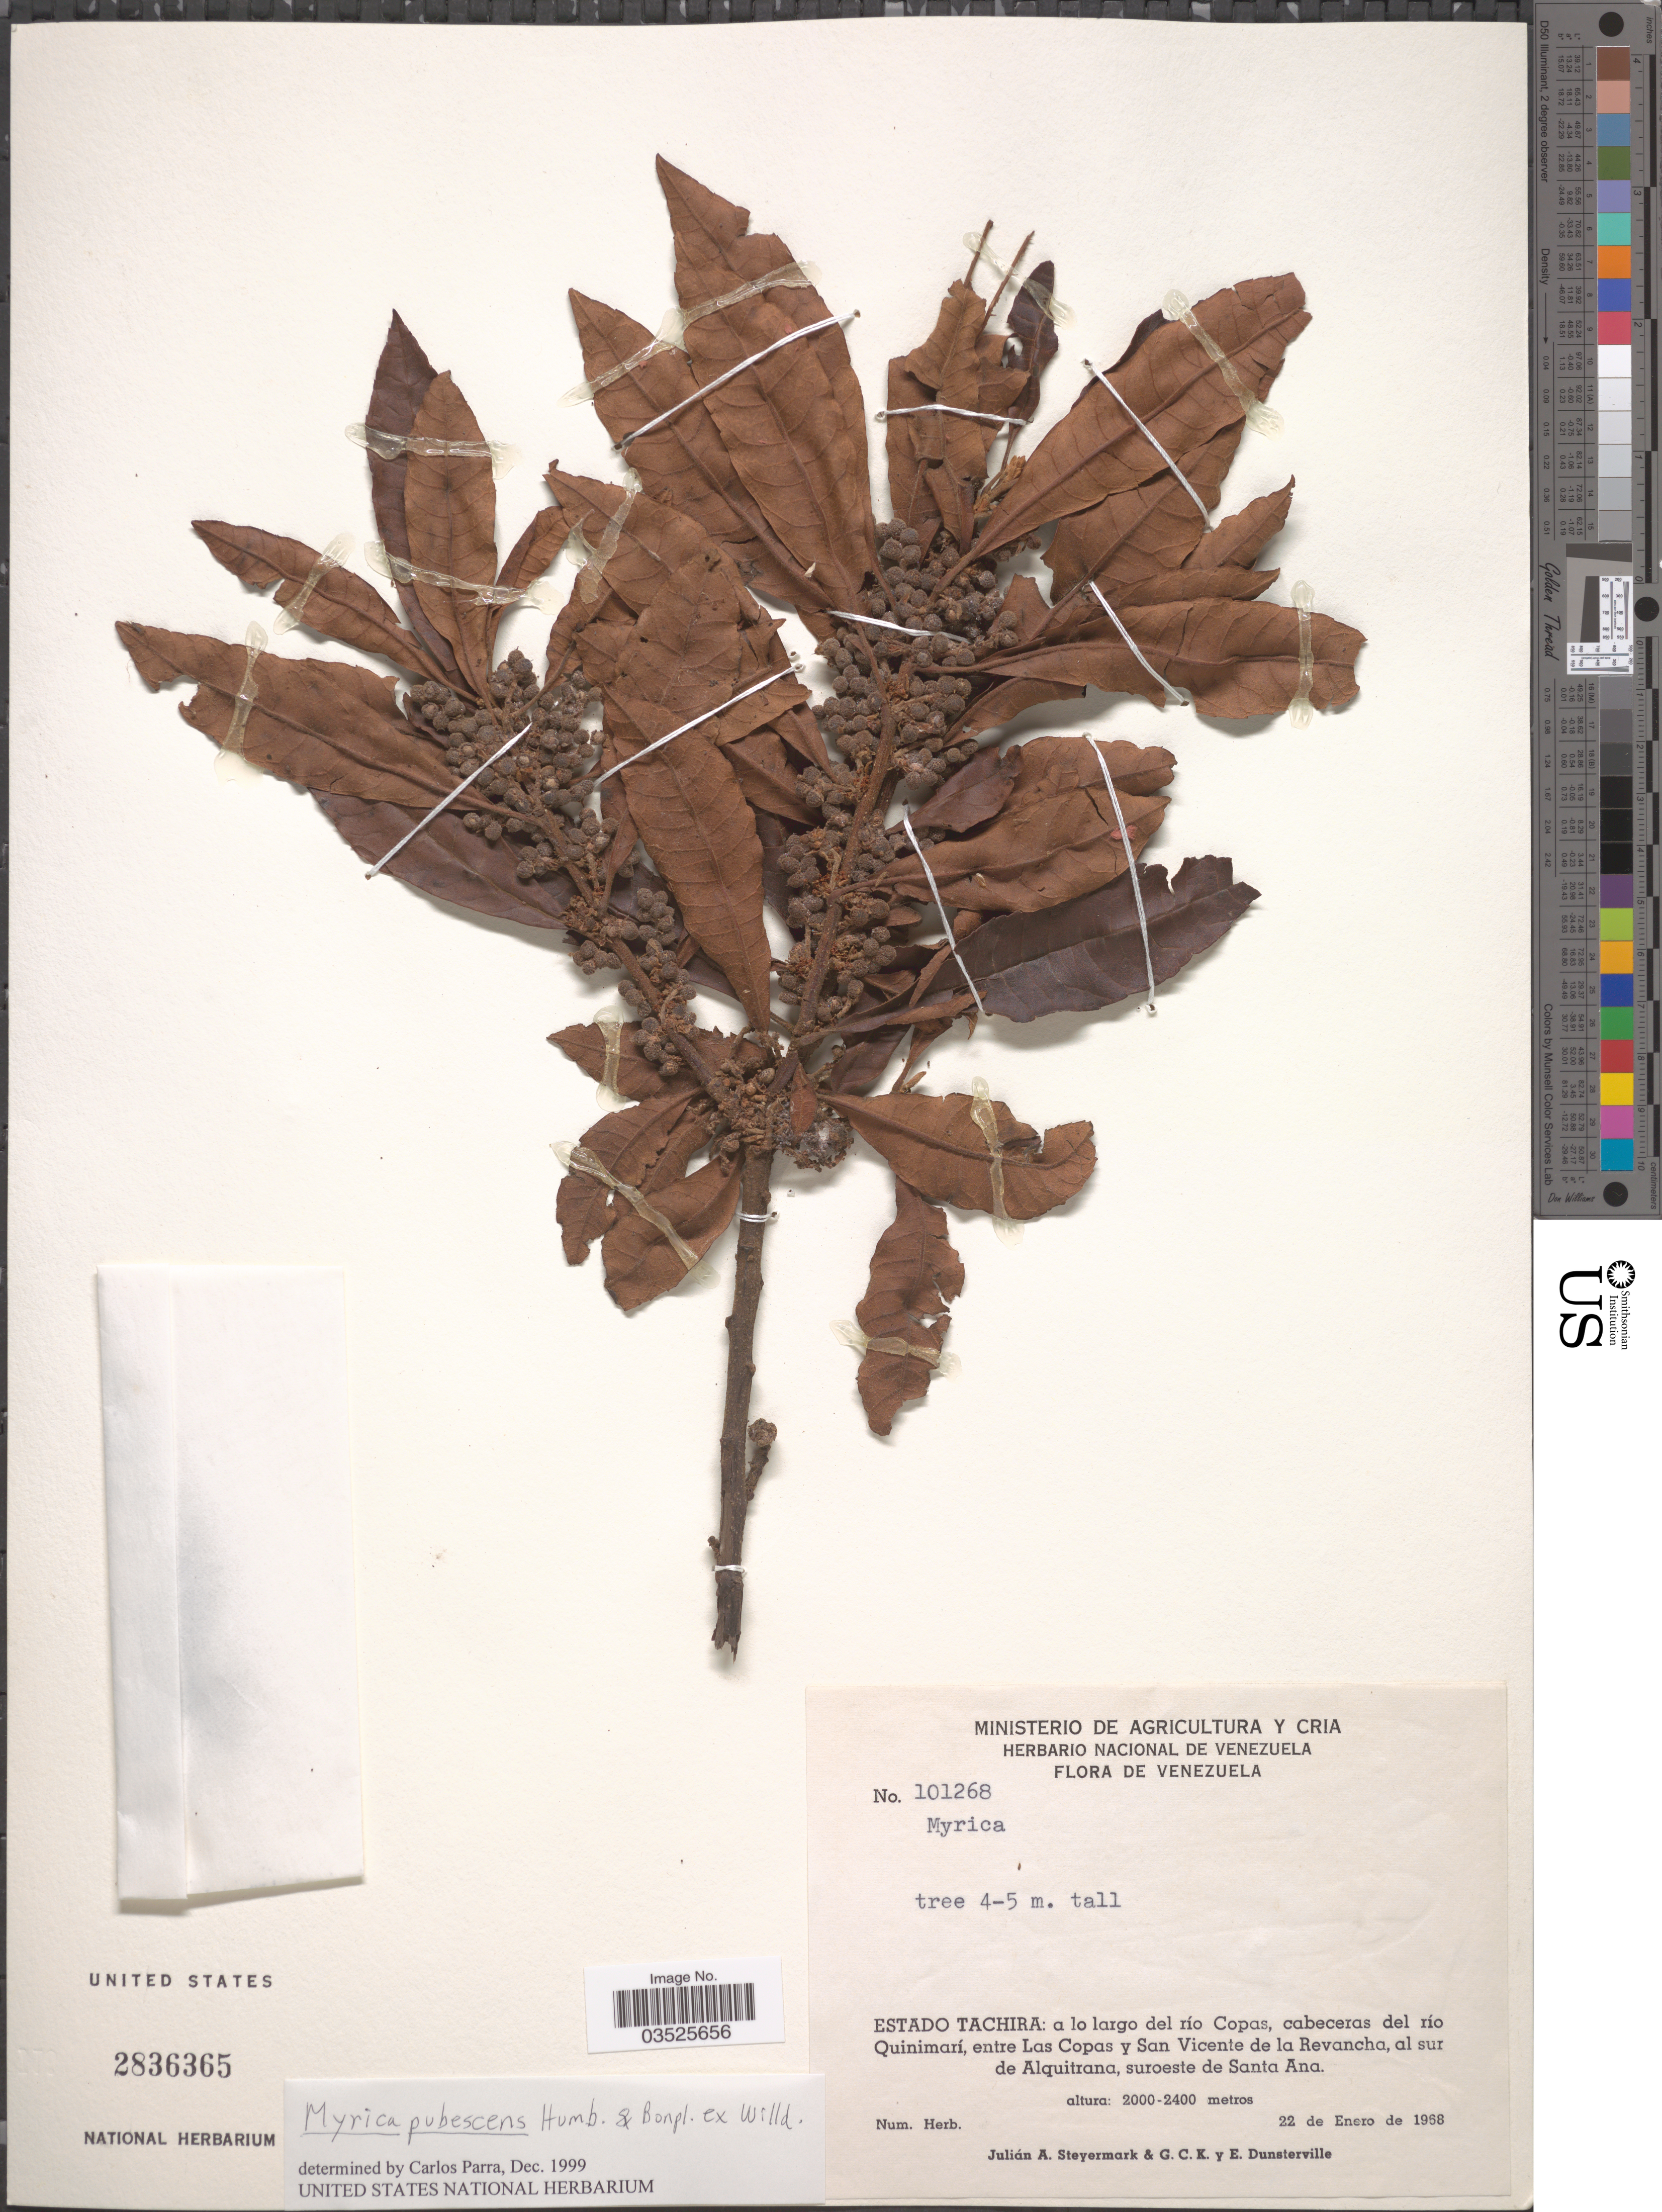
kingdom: Plantae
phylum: Tracheophyta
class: Magnoliopsida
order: Fagales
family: Myricaceae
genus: Morella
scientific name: Morella pubescens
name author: (Humb. & Bonpl. ex Willd.) Wilbur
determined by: Strong, M. T., (US), Smithsonian Institution - National Museum of Natural History (UNITED STATES)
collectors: J. Steyermark & G. C. K. Dunsterville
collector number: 101268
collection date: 1968-11-22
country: Venezuela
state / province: Tachira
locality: A lo largo del río Copas, cabeceras del río Quinimarí, entre Las Copas y San Vicente de la Revancha, al sur de Alquitrana, suroeste de Santa Ana.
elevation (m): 2000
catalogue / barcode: US 2836365